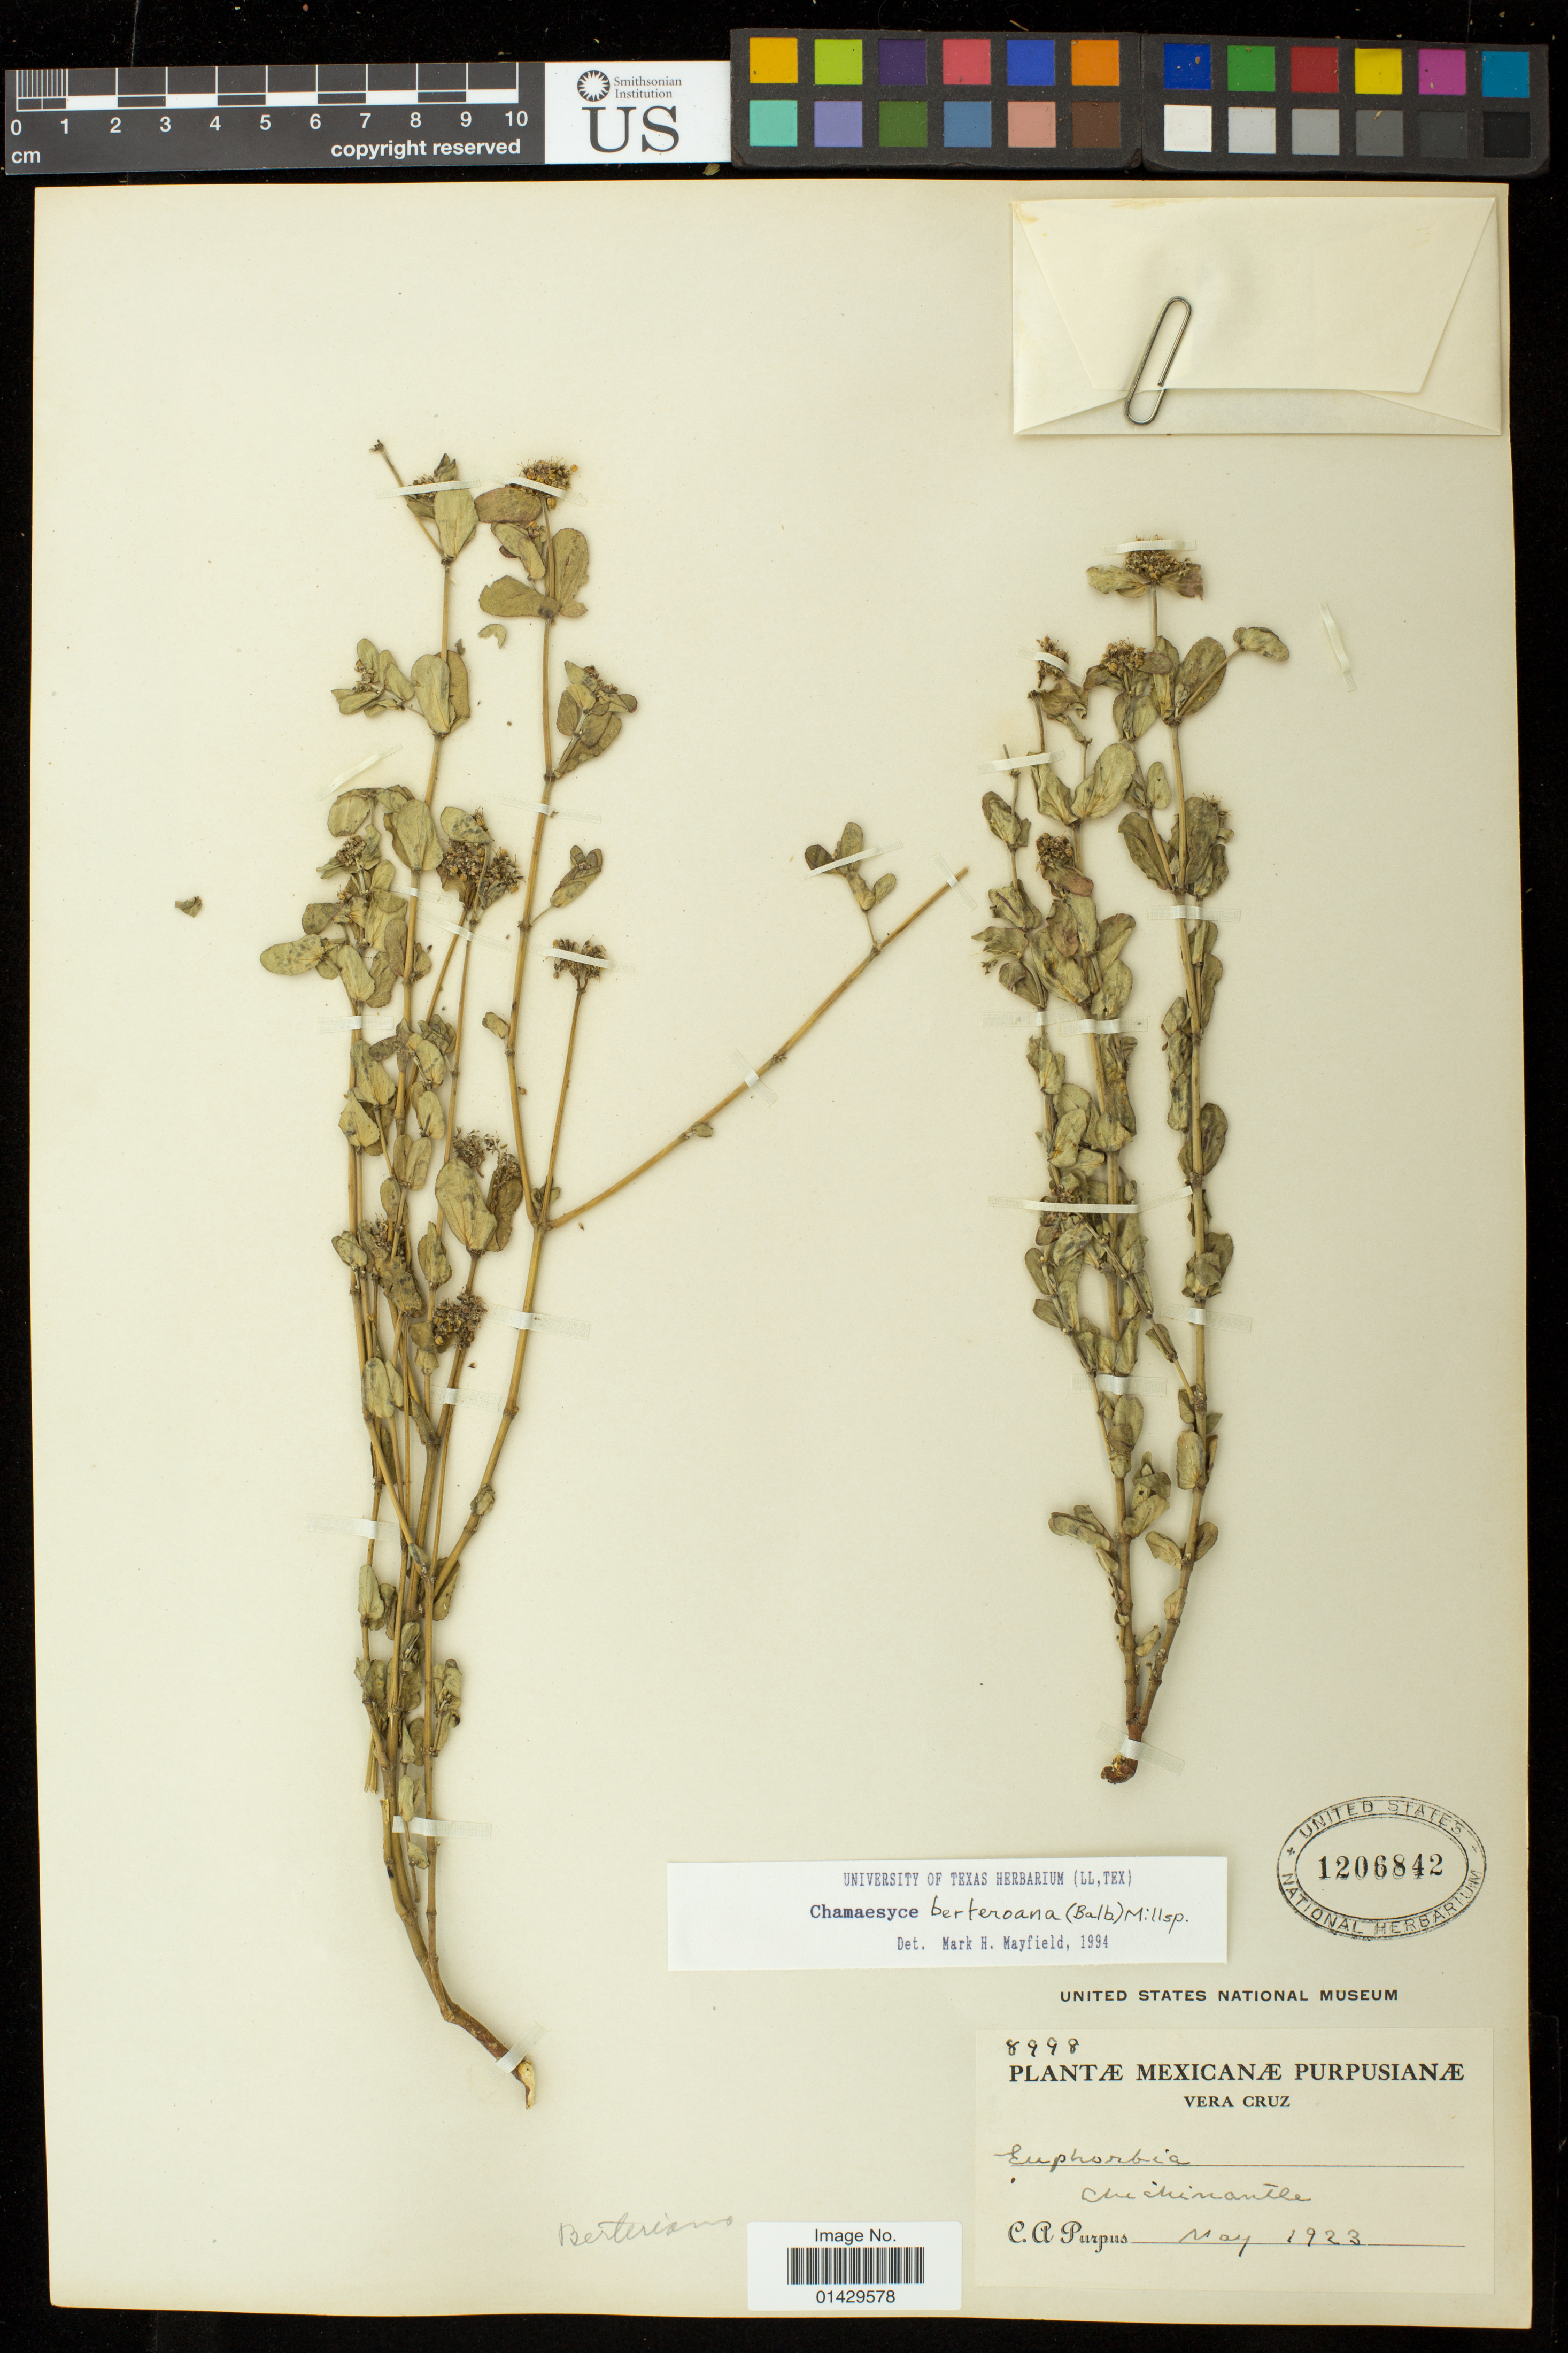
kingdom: Plantae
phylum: Tracheophyta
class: Magnoliopsida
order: Malpighiales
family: Euphorbiaceae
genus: Euphorbia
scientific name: Euphorbia berteroana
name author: Balb.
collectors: C. A. Purpus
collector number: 8998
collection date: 1923-05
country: Mexico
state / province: Sonora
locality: Vera Cruz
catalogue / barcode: US 1206842